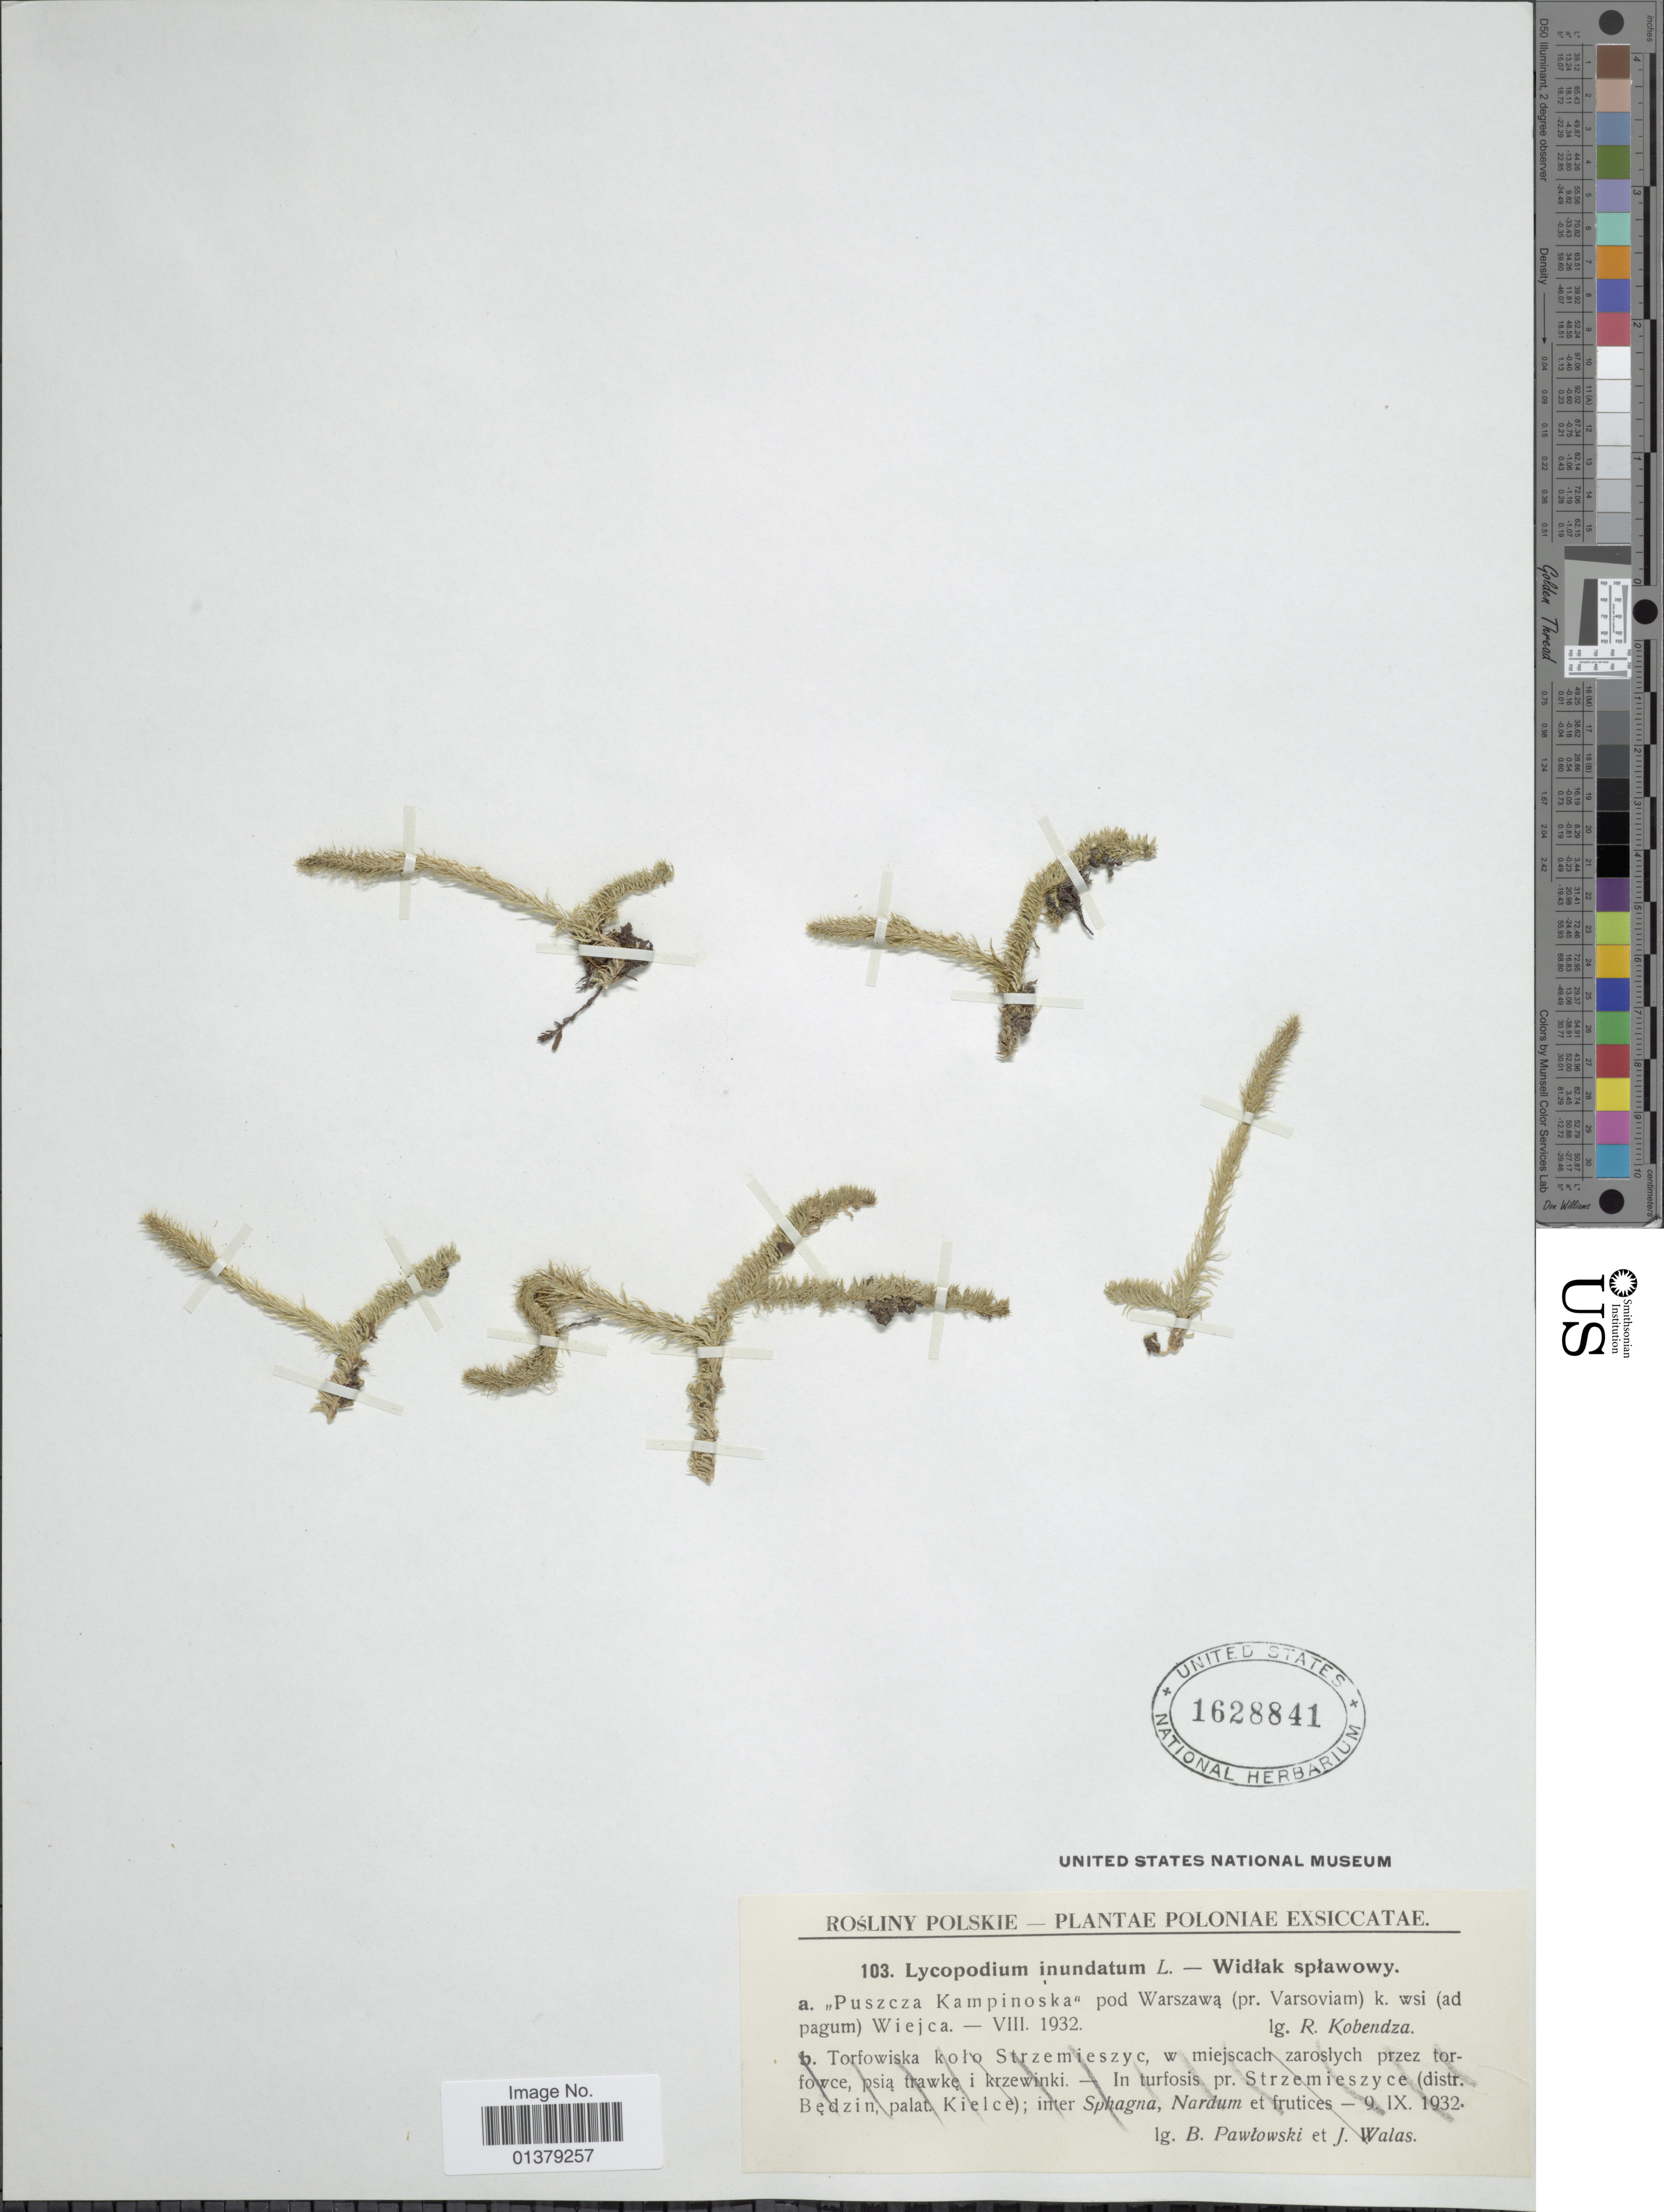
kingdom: Plantae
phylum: Tracheophyta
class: Lycopodiopsida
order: Lycopodiales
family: Lycopodiaceae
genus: Lycopodiella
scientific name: Lycopodiella inundata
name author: (L.) Holub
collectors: R. Kobendza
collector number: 103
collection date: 1932-08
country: Poland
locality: ,,Puszcza Kampinoska' pod Warszawa (pr Varsoviam)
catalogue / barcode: US 1628841